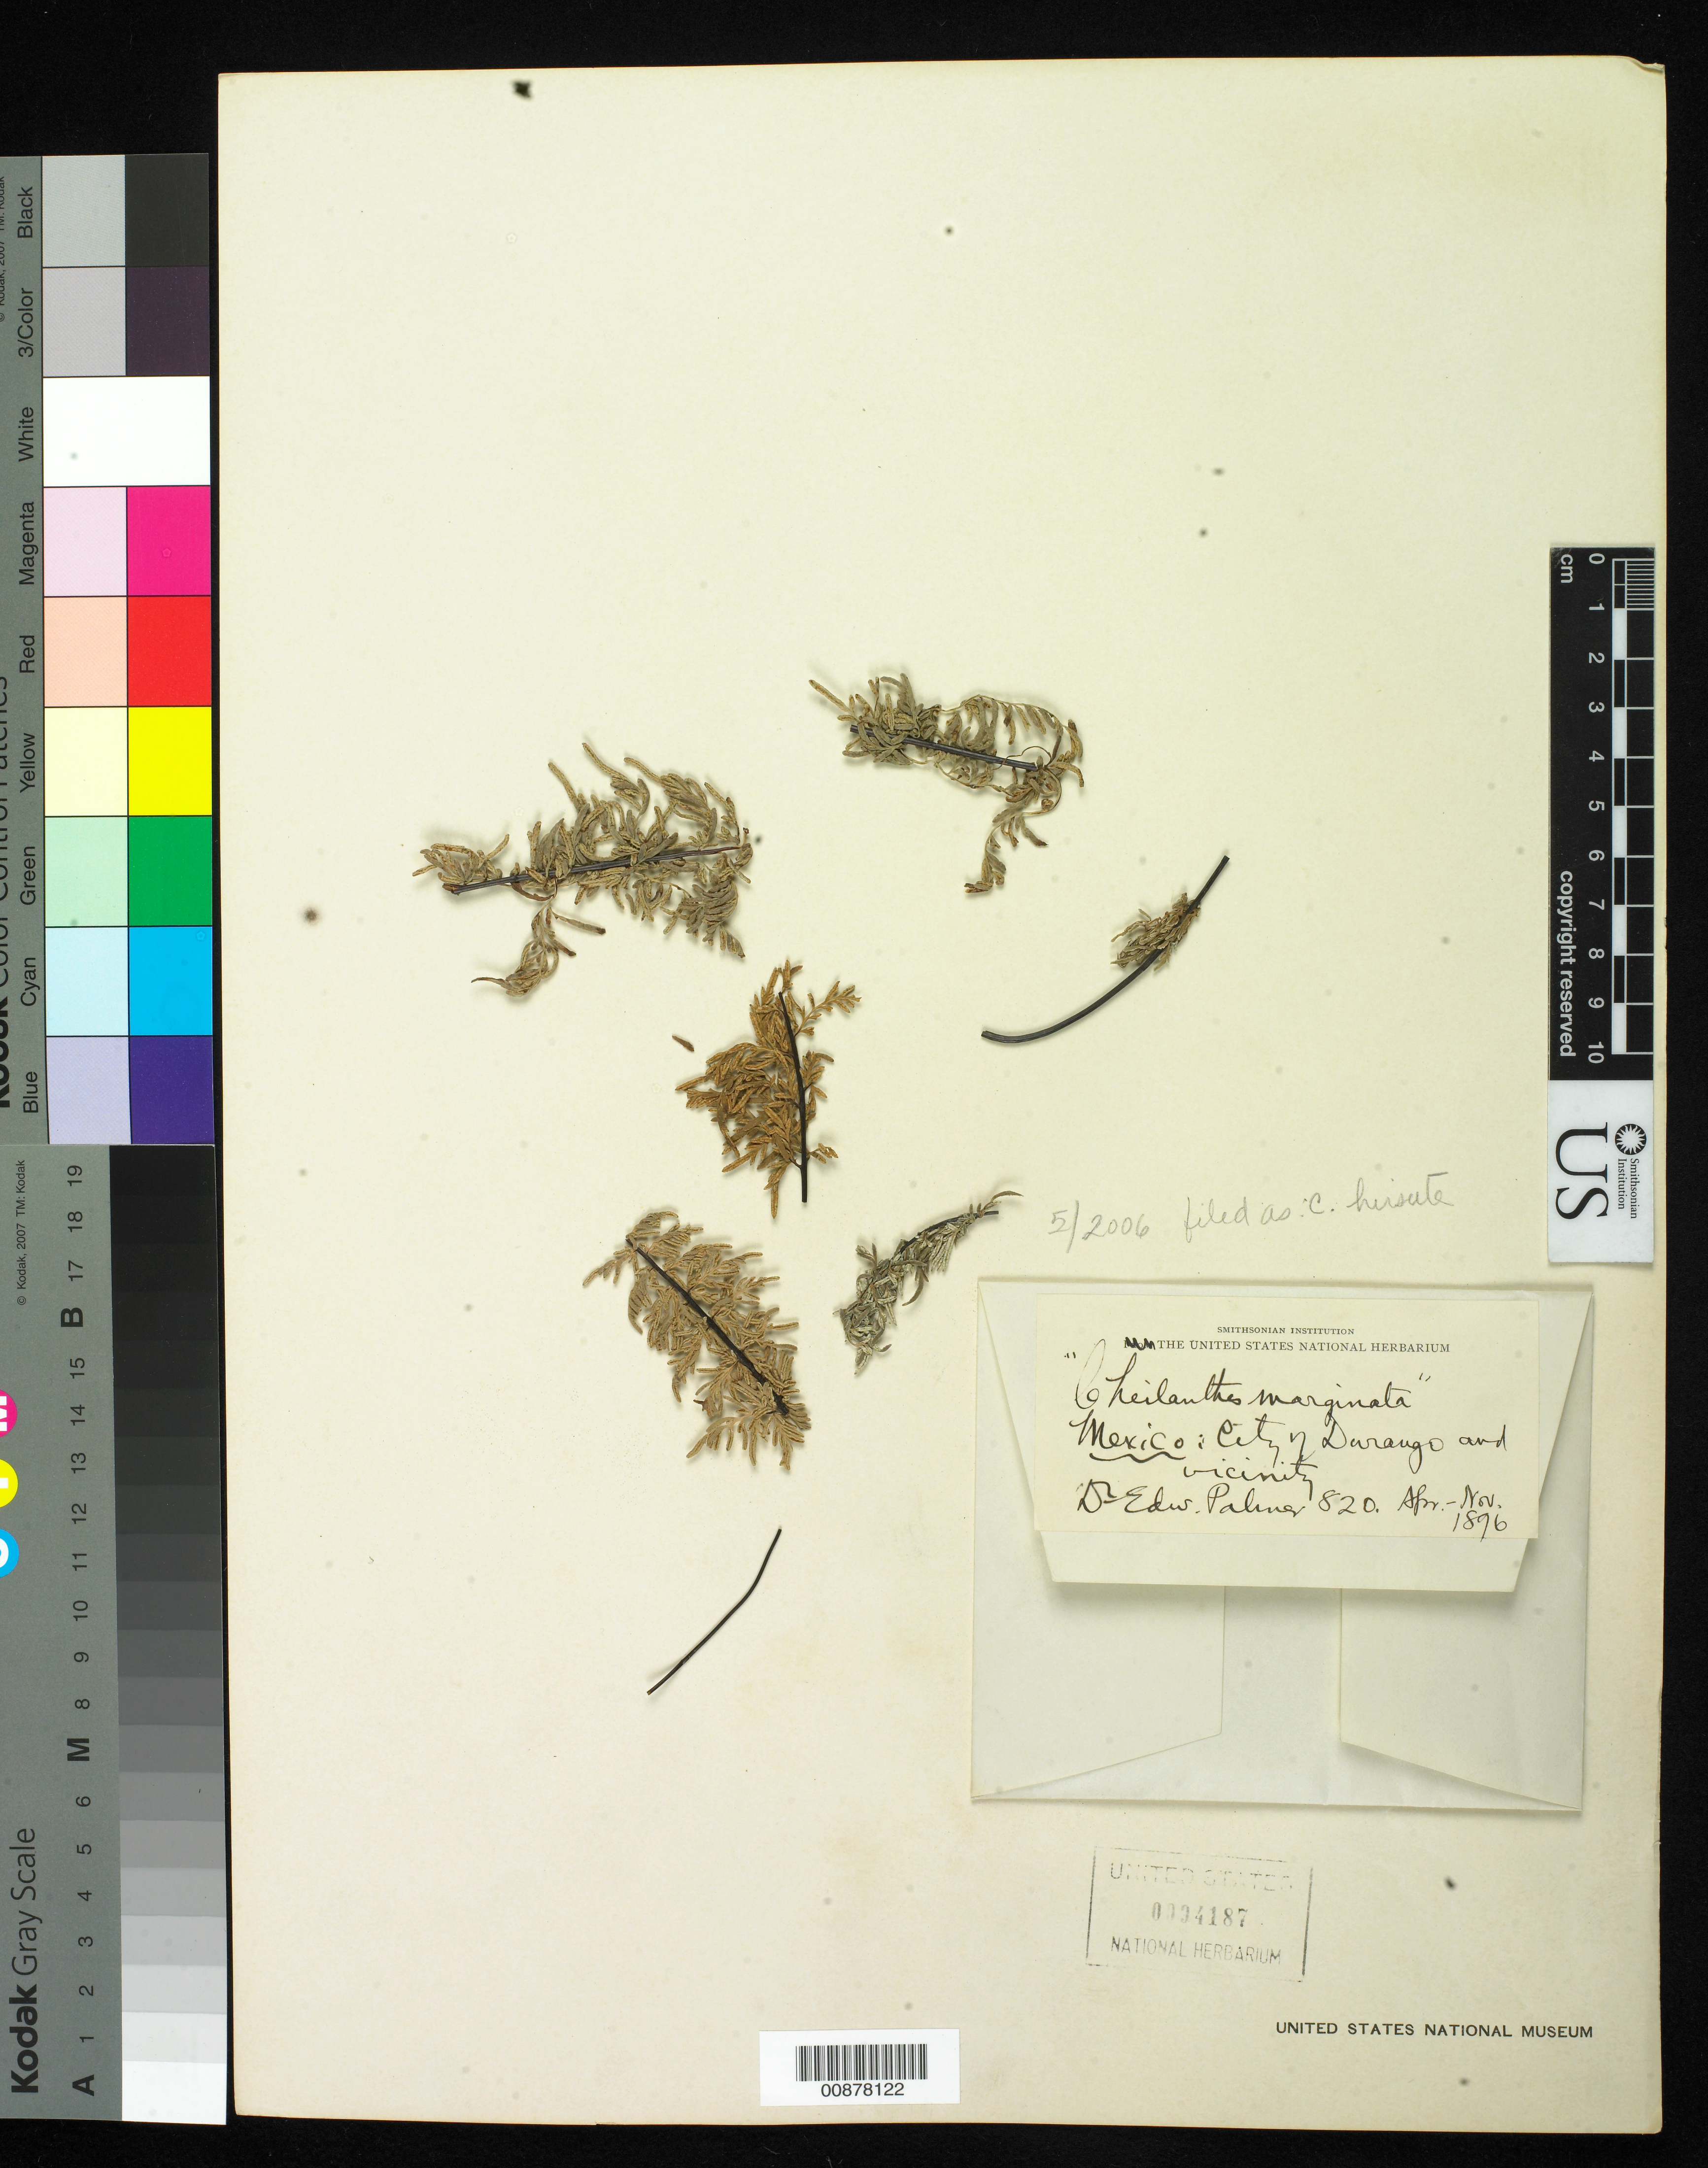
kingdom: Plantae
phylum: Tracheophyta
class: Polypodiopsida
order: Polypodiales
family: Pteridaceae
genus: Gaga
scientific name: Gaga hirsuta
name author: (Link) Fay W. Li & Windham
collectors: E. Palmer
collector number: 820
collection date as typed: Apr 1896 to -- Nov 1896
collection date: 1896-04/1896-11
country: Mexico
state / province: Durango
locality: City of Durango and vicinity.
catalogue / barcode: US 94187